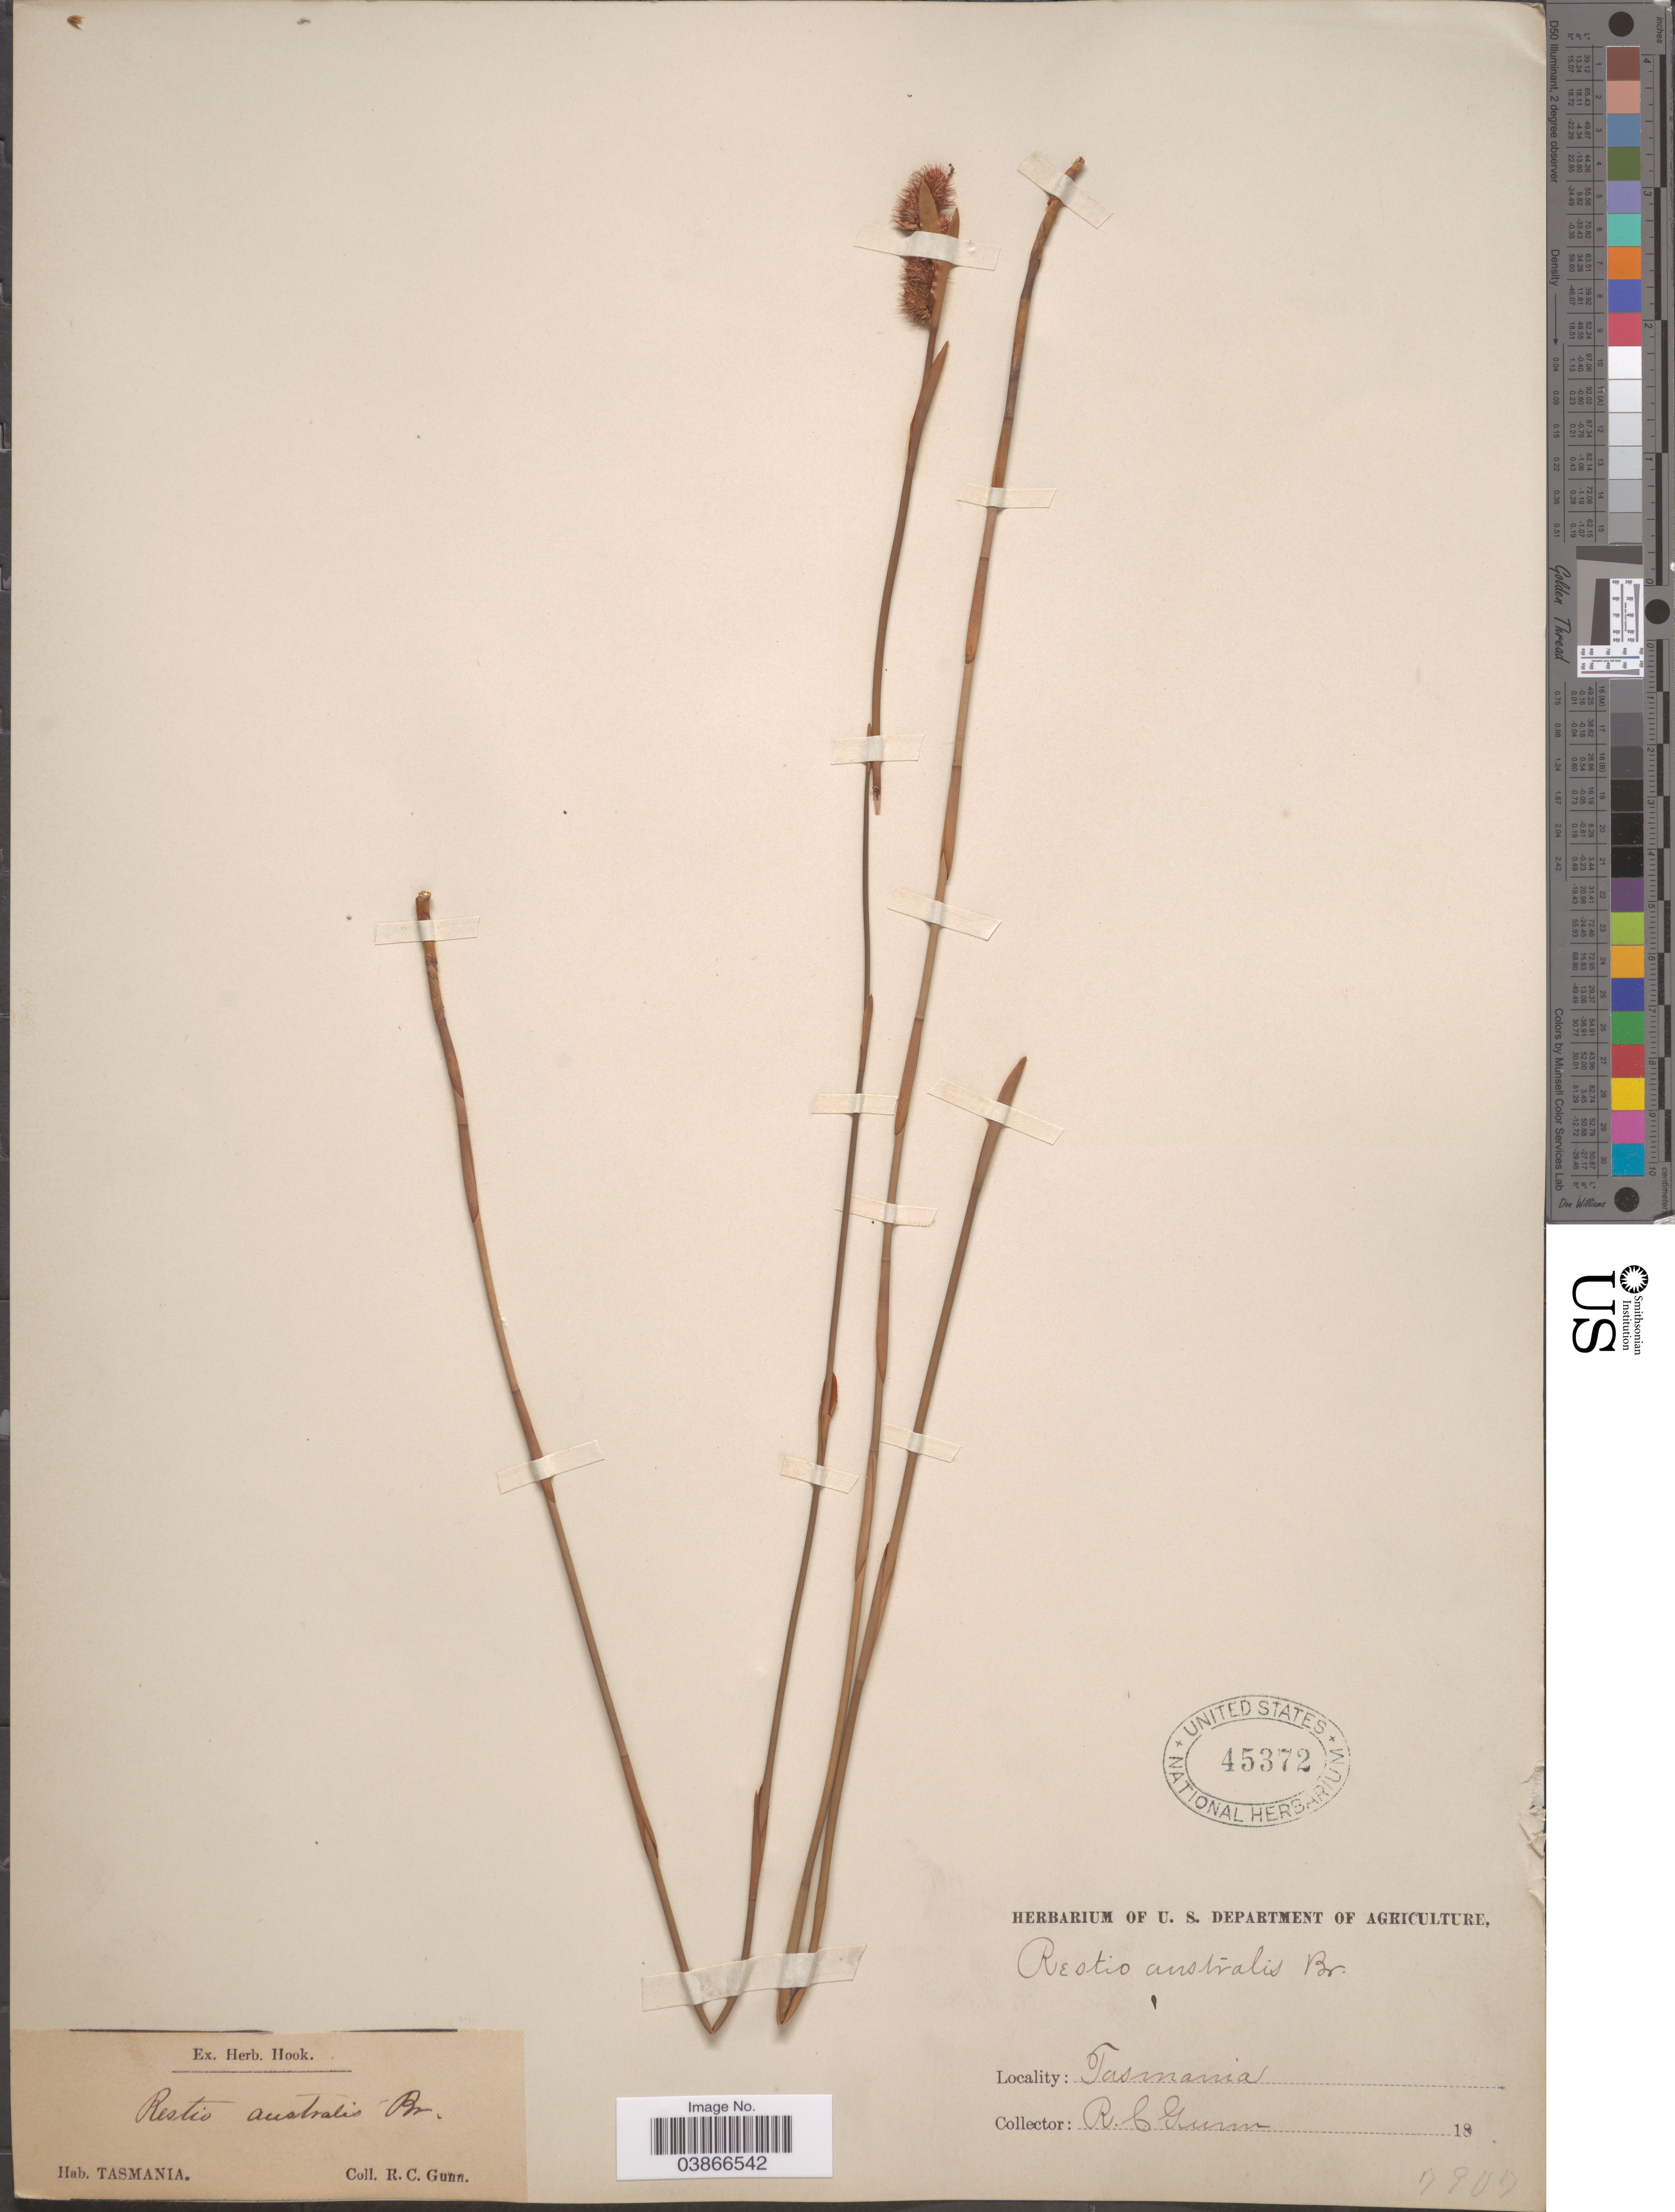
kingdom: Plantae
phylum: Tracheophyta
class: Liliopsida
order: Poales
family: Restionaceae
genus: Baloskion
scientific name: Baloskion australe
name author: (R. Br.) B.G. Briggs & L.A.S. Johnson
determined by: Strong, Mark T., (BOT), Smithsonian Institution - National Museum of Natural History (UNITED STATES)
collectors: R. Gunn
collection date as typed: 18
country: Australia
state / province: Tasmania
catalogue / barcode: US 45372